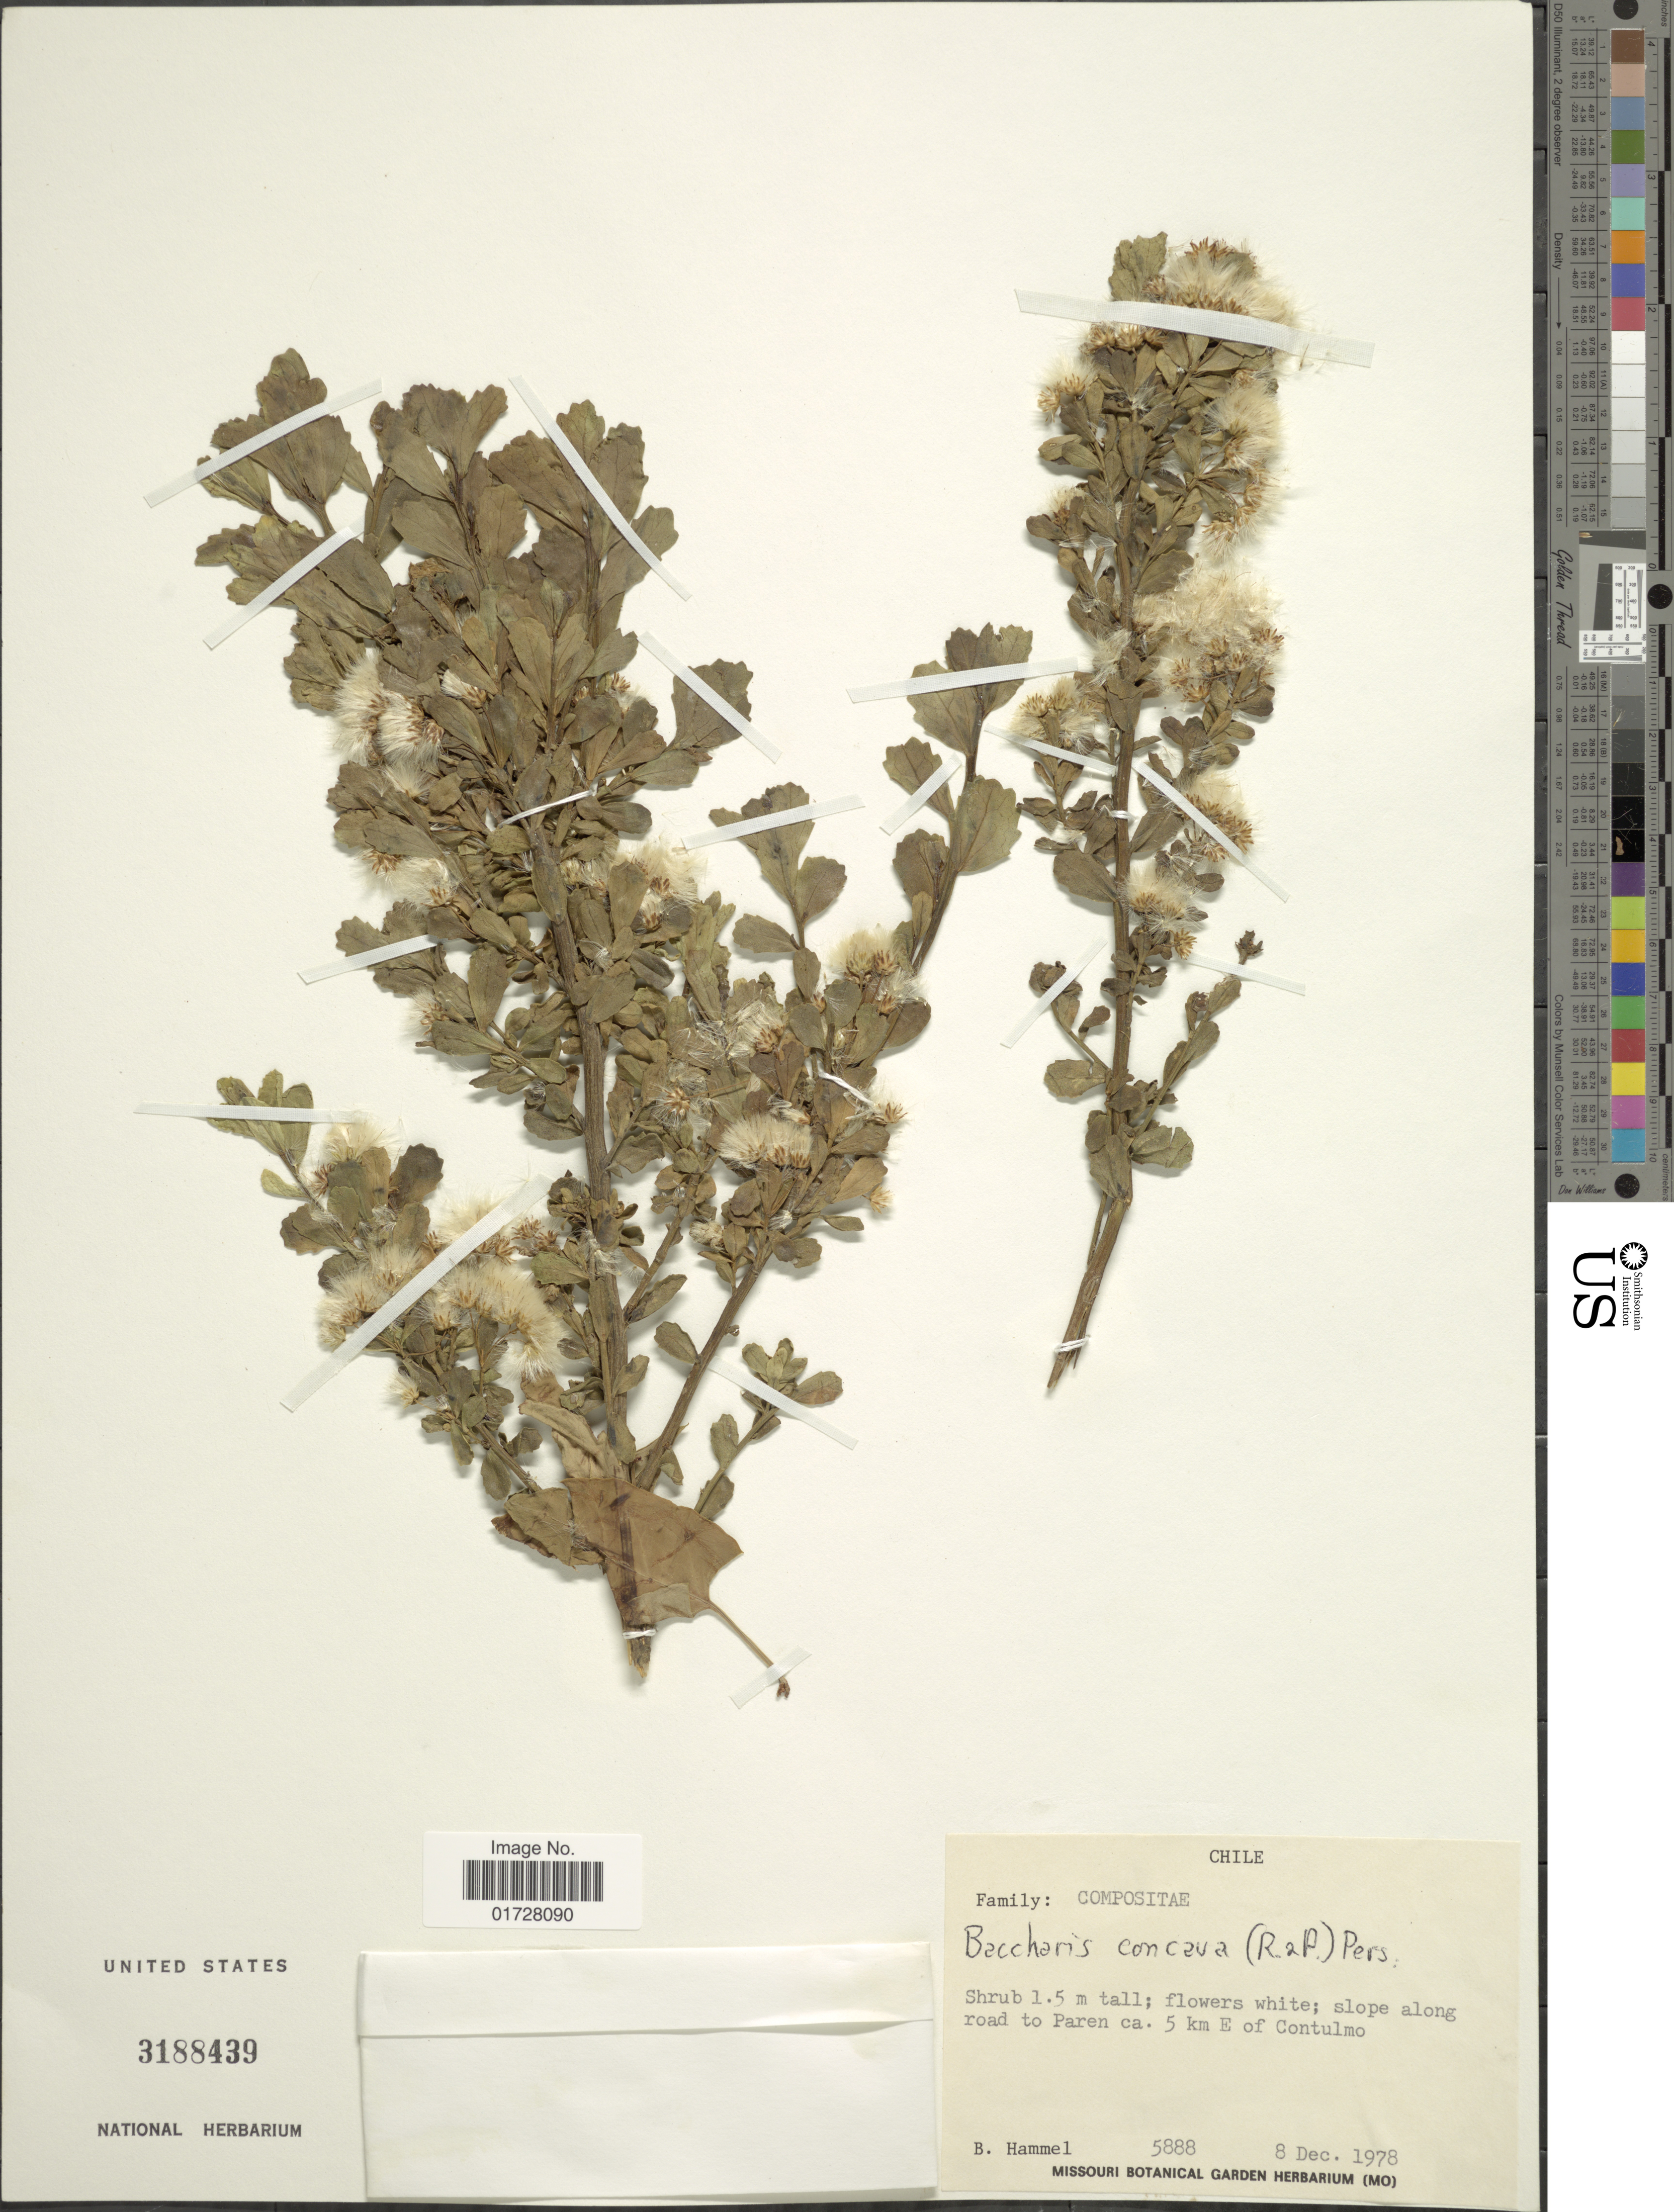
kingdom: Plantae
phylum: Tracheophyta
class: Magnoliopsida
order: Asterales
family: Asteraceae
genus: Baccharis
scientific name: Baccharis concava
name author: (Ruiz & Pav.) Pers.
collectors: B. Hammel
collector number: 5888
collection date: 1978-12-08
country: Chile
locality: Slope along road to Paren ca 5 km E of Contulmo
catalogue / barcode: US 3188439